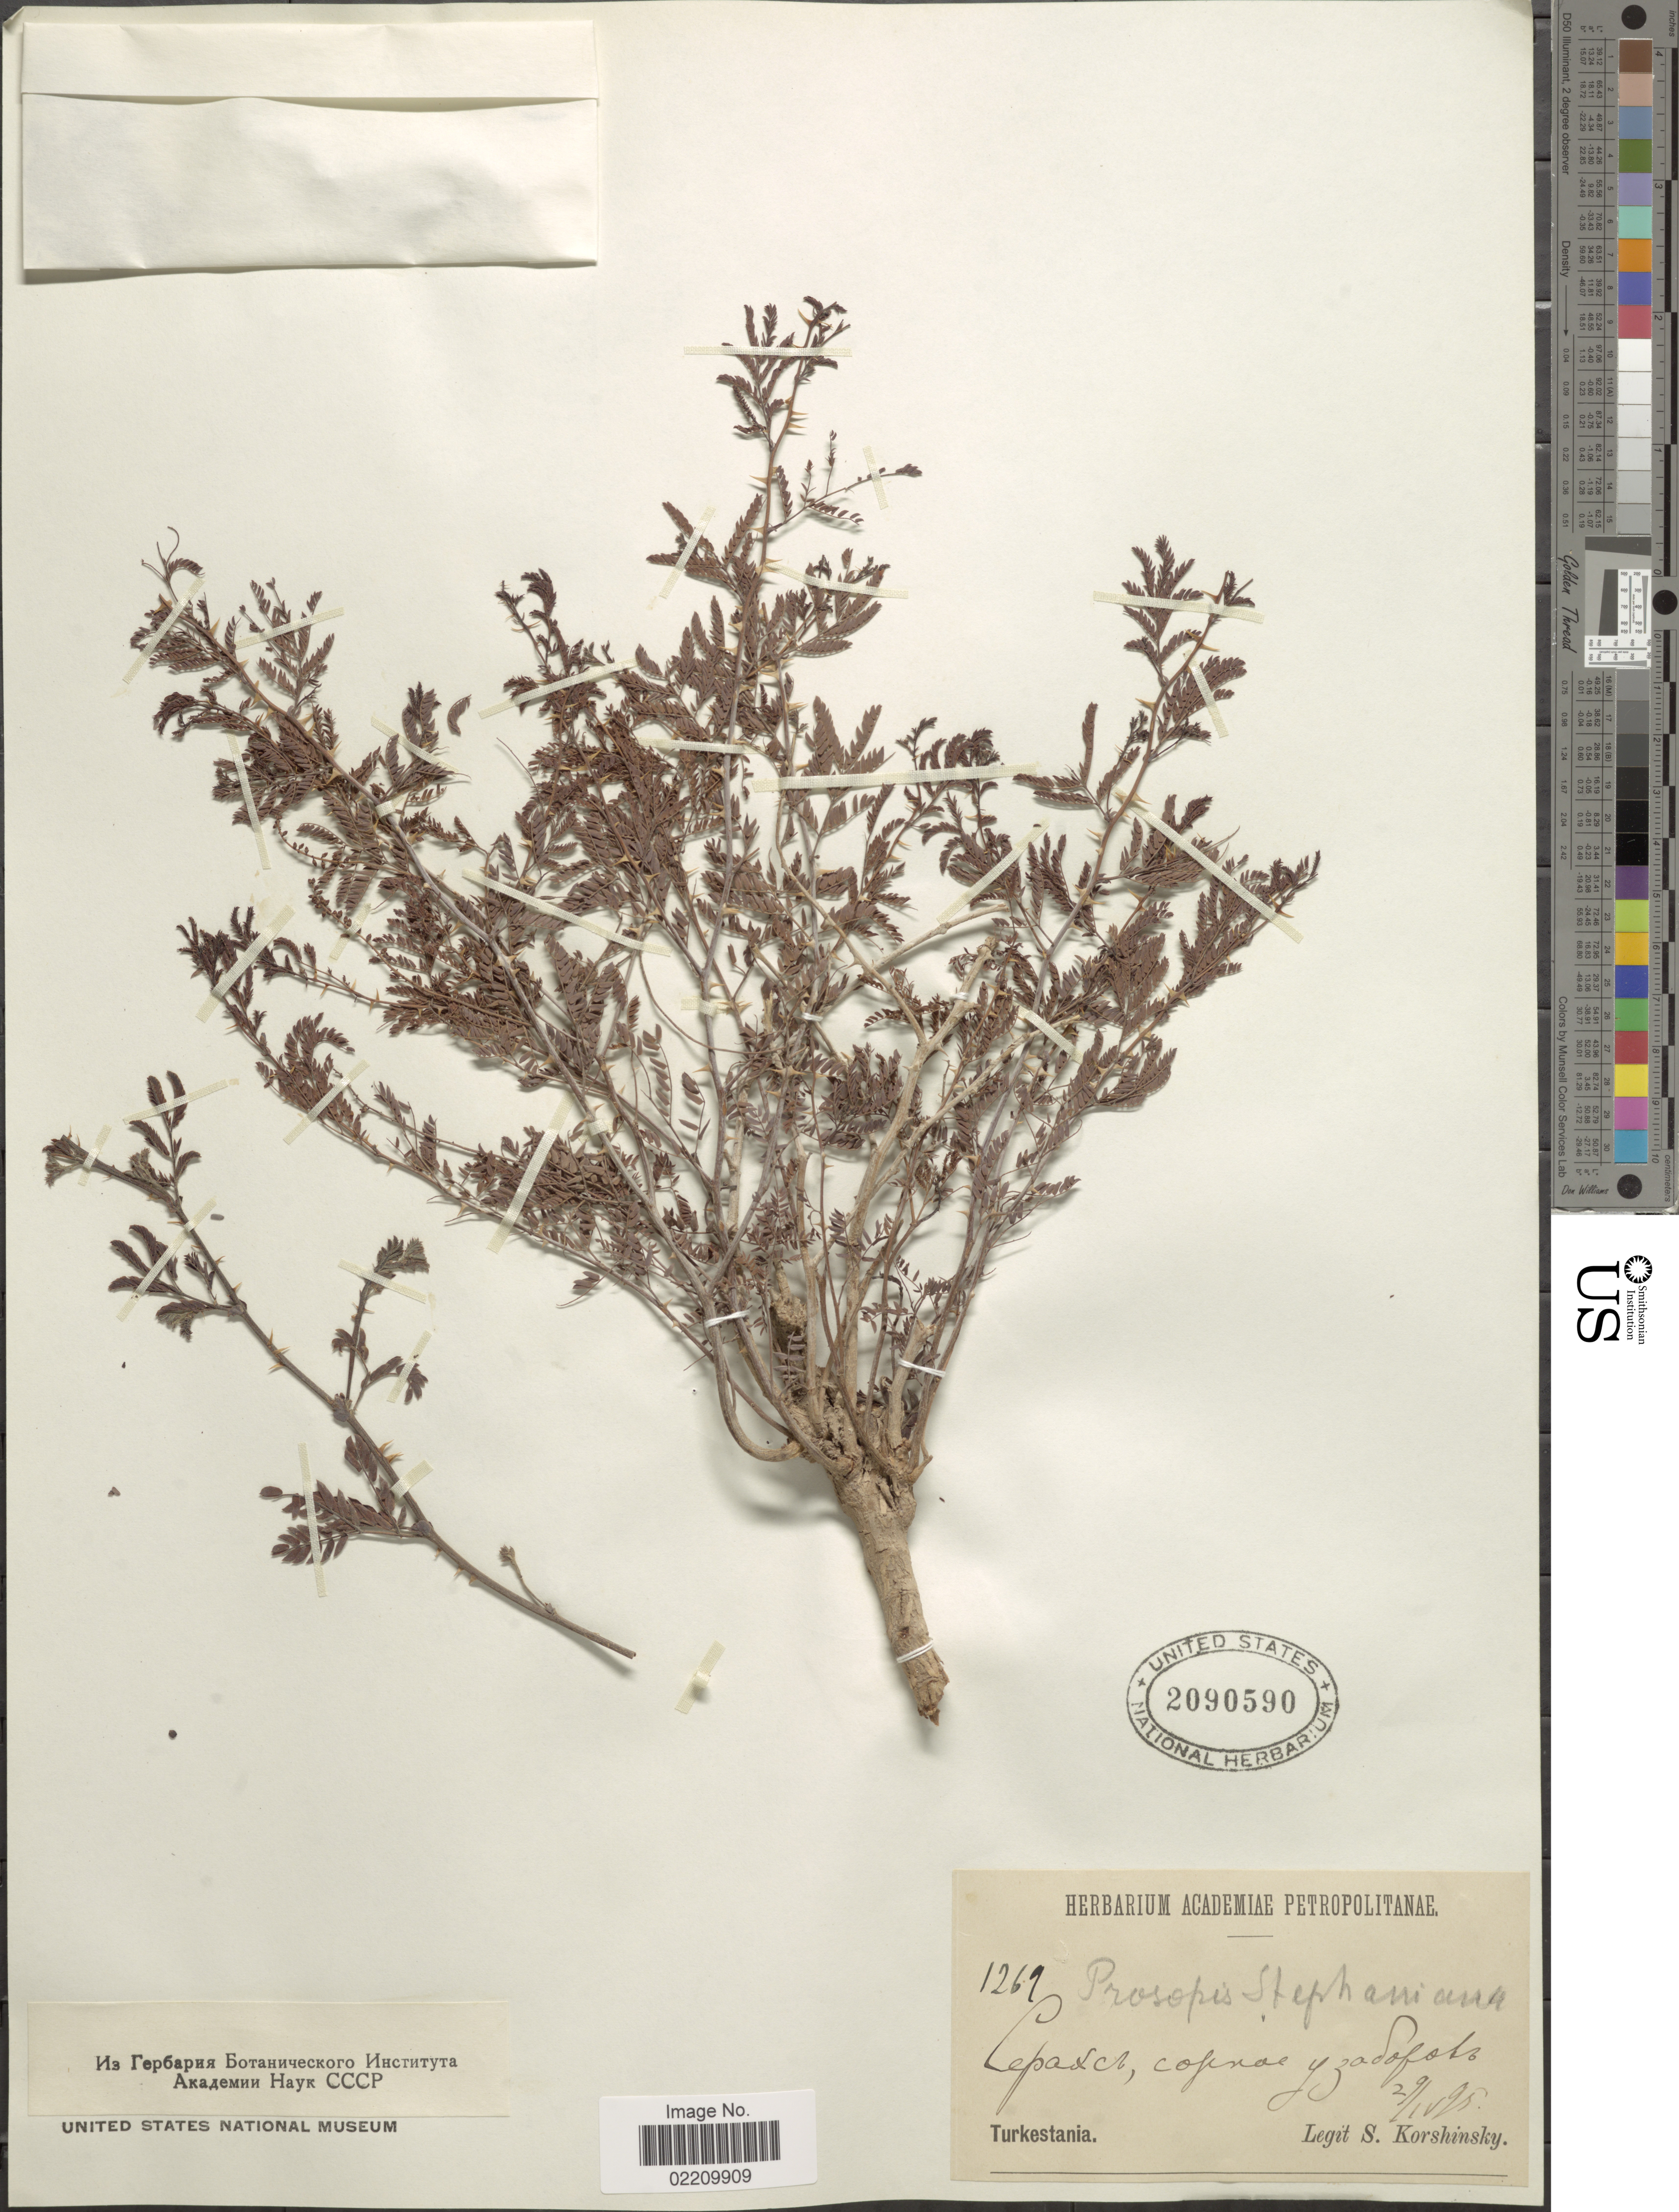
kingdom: Plantae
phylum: Tracheophyta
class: Magnoliopsida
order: Fabales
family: Fabaceae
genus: Prosopis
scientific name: Prosopis farcta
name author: (Banks & Sol.) J.F. Macbr.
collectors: S. I. Korshinsky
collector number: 1269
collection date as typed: Transcribed d/m/y: 29/4/95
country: Turkey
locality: Turkestania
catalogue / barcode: US 2090590